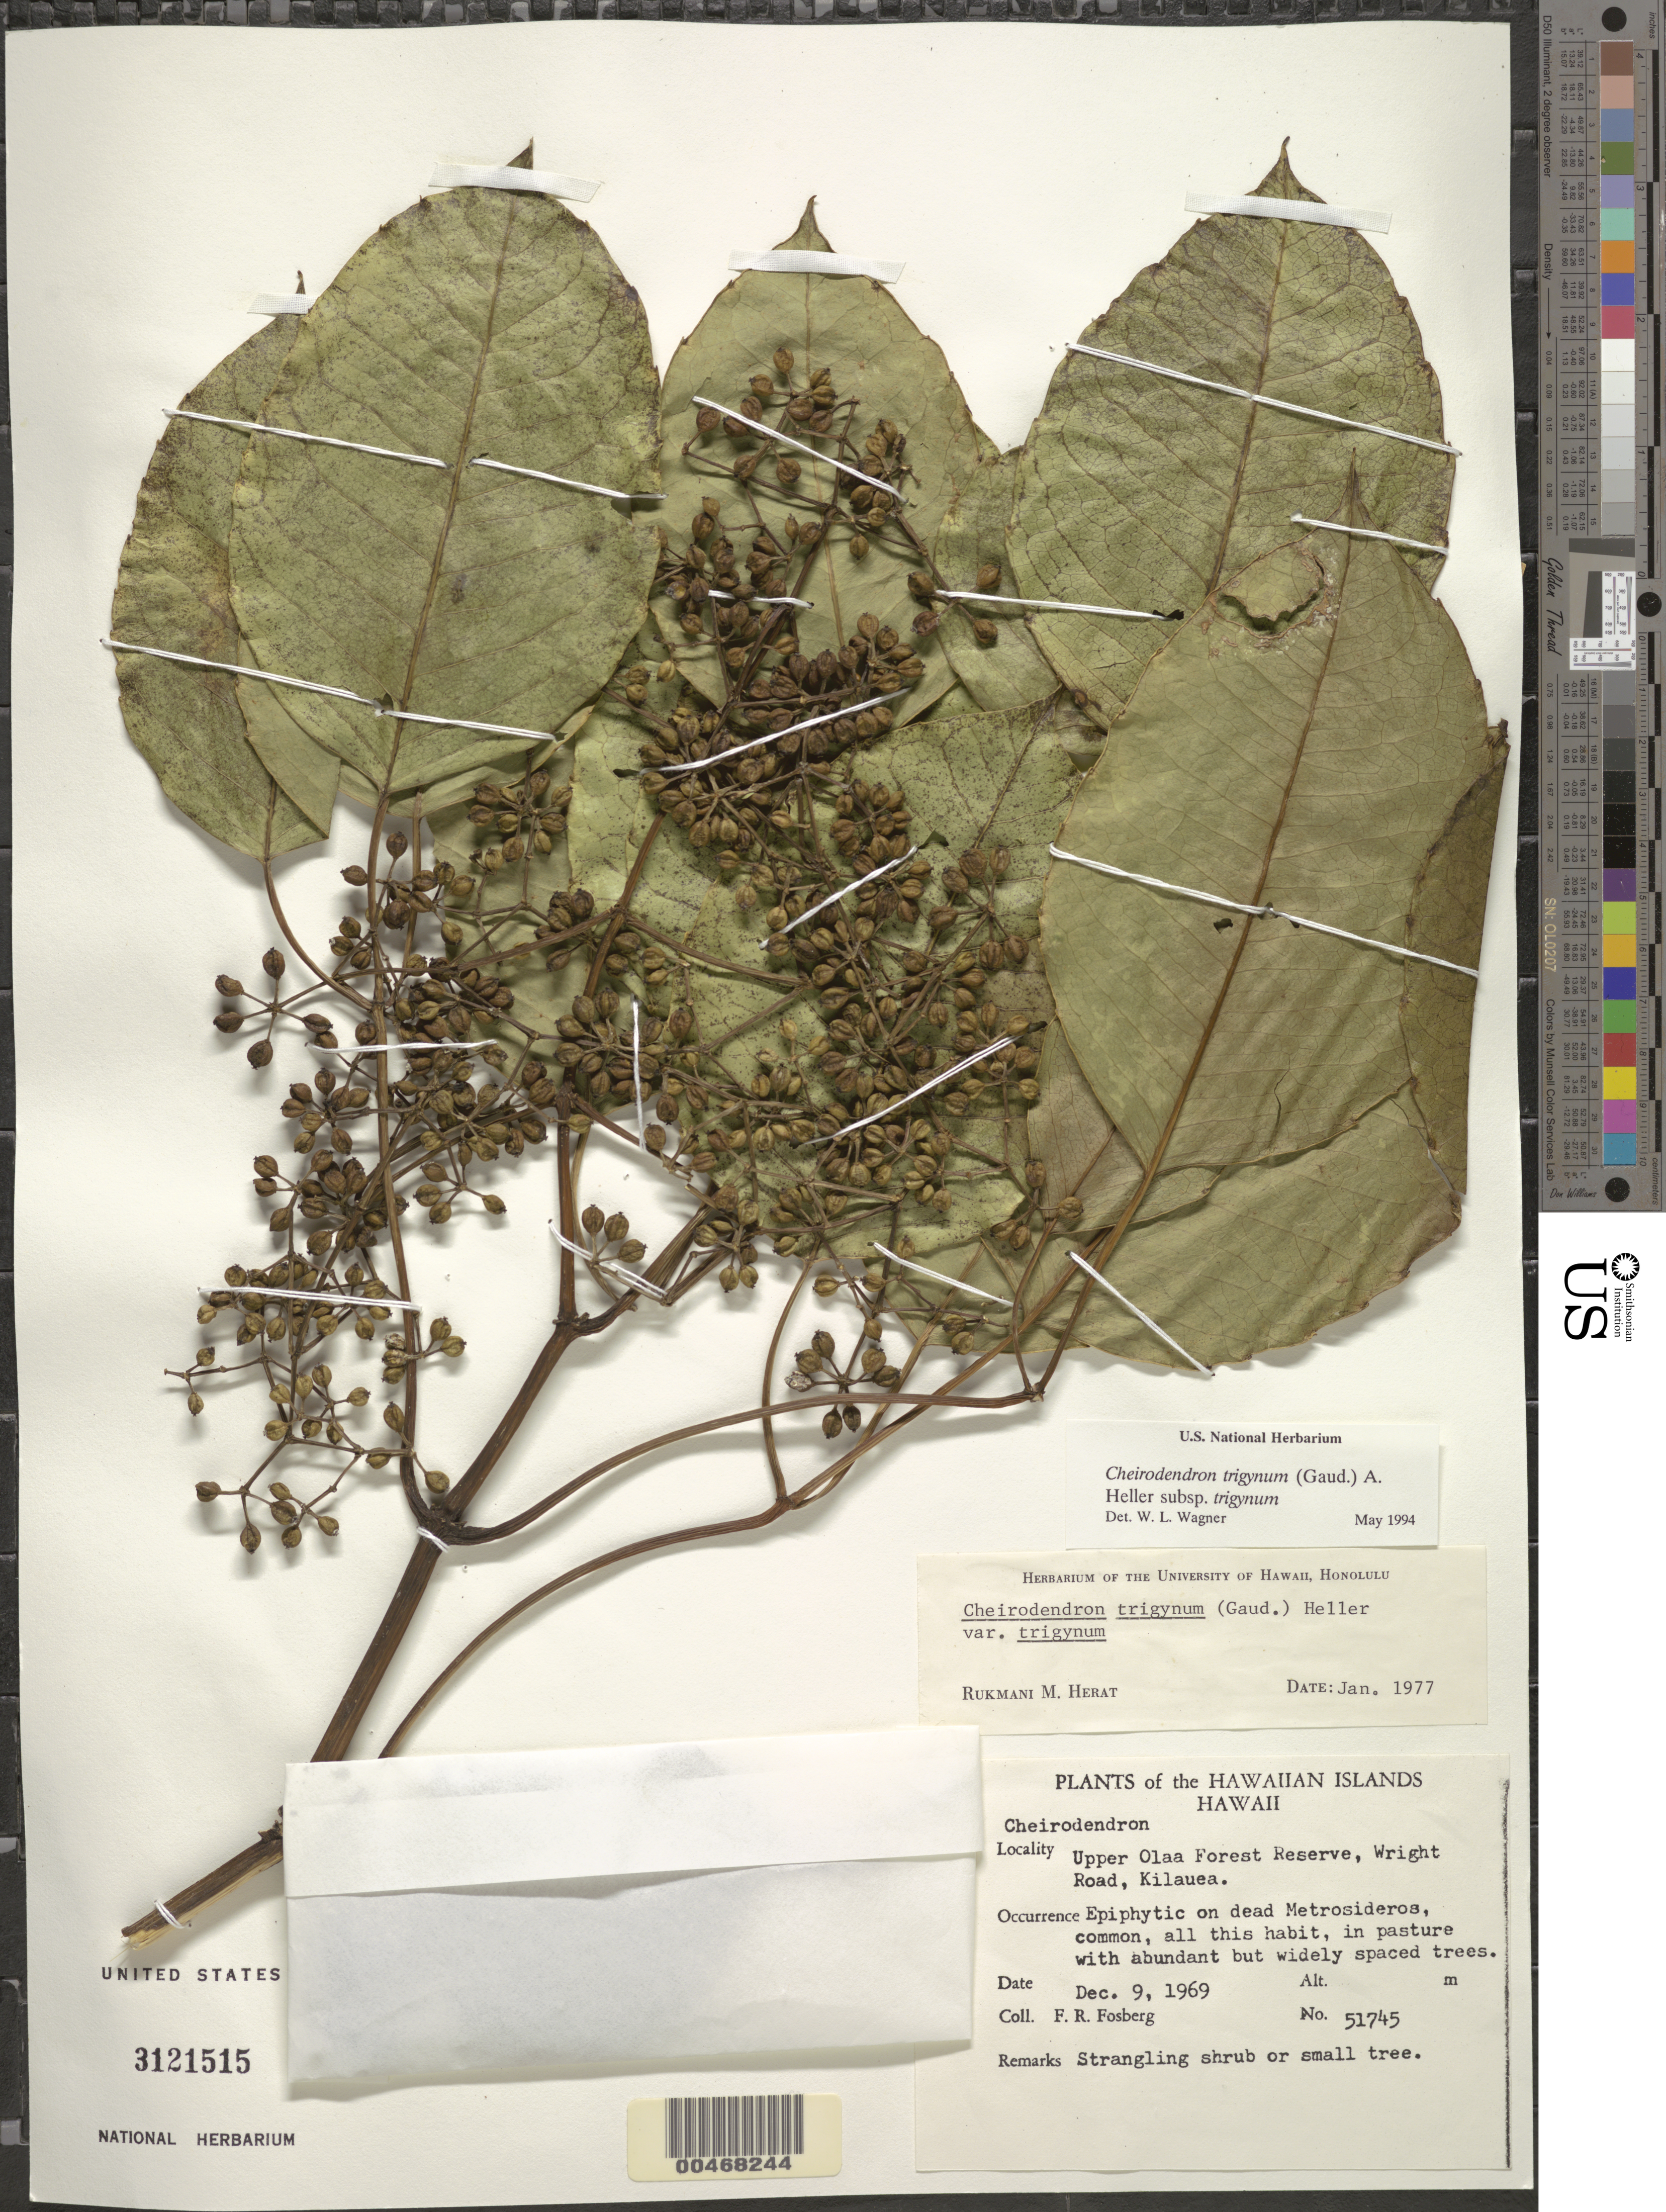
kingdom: Plantae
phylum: Tracheophyta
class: Magnoliopsida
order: Apiales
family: Araliaceae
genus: Cheirodendron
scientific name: Cheirodendron trigynum subsp. trigynum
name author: (Gaudich.) A. Heller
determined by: Wagner, W. L., (BOT), Smithsonian Institution - National Museum of Natural History (UNITED STATES)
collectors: F. R. Fosberg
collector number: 51745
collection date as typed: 9 Dec 1969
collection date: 1969-12-09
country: United States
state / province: Hawaii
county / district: Hawaii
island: Hawaii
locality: Upper Olaa Forest Reserve, Wright Road, Kilauea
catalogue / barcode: US 3121515A